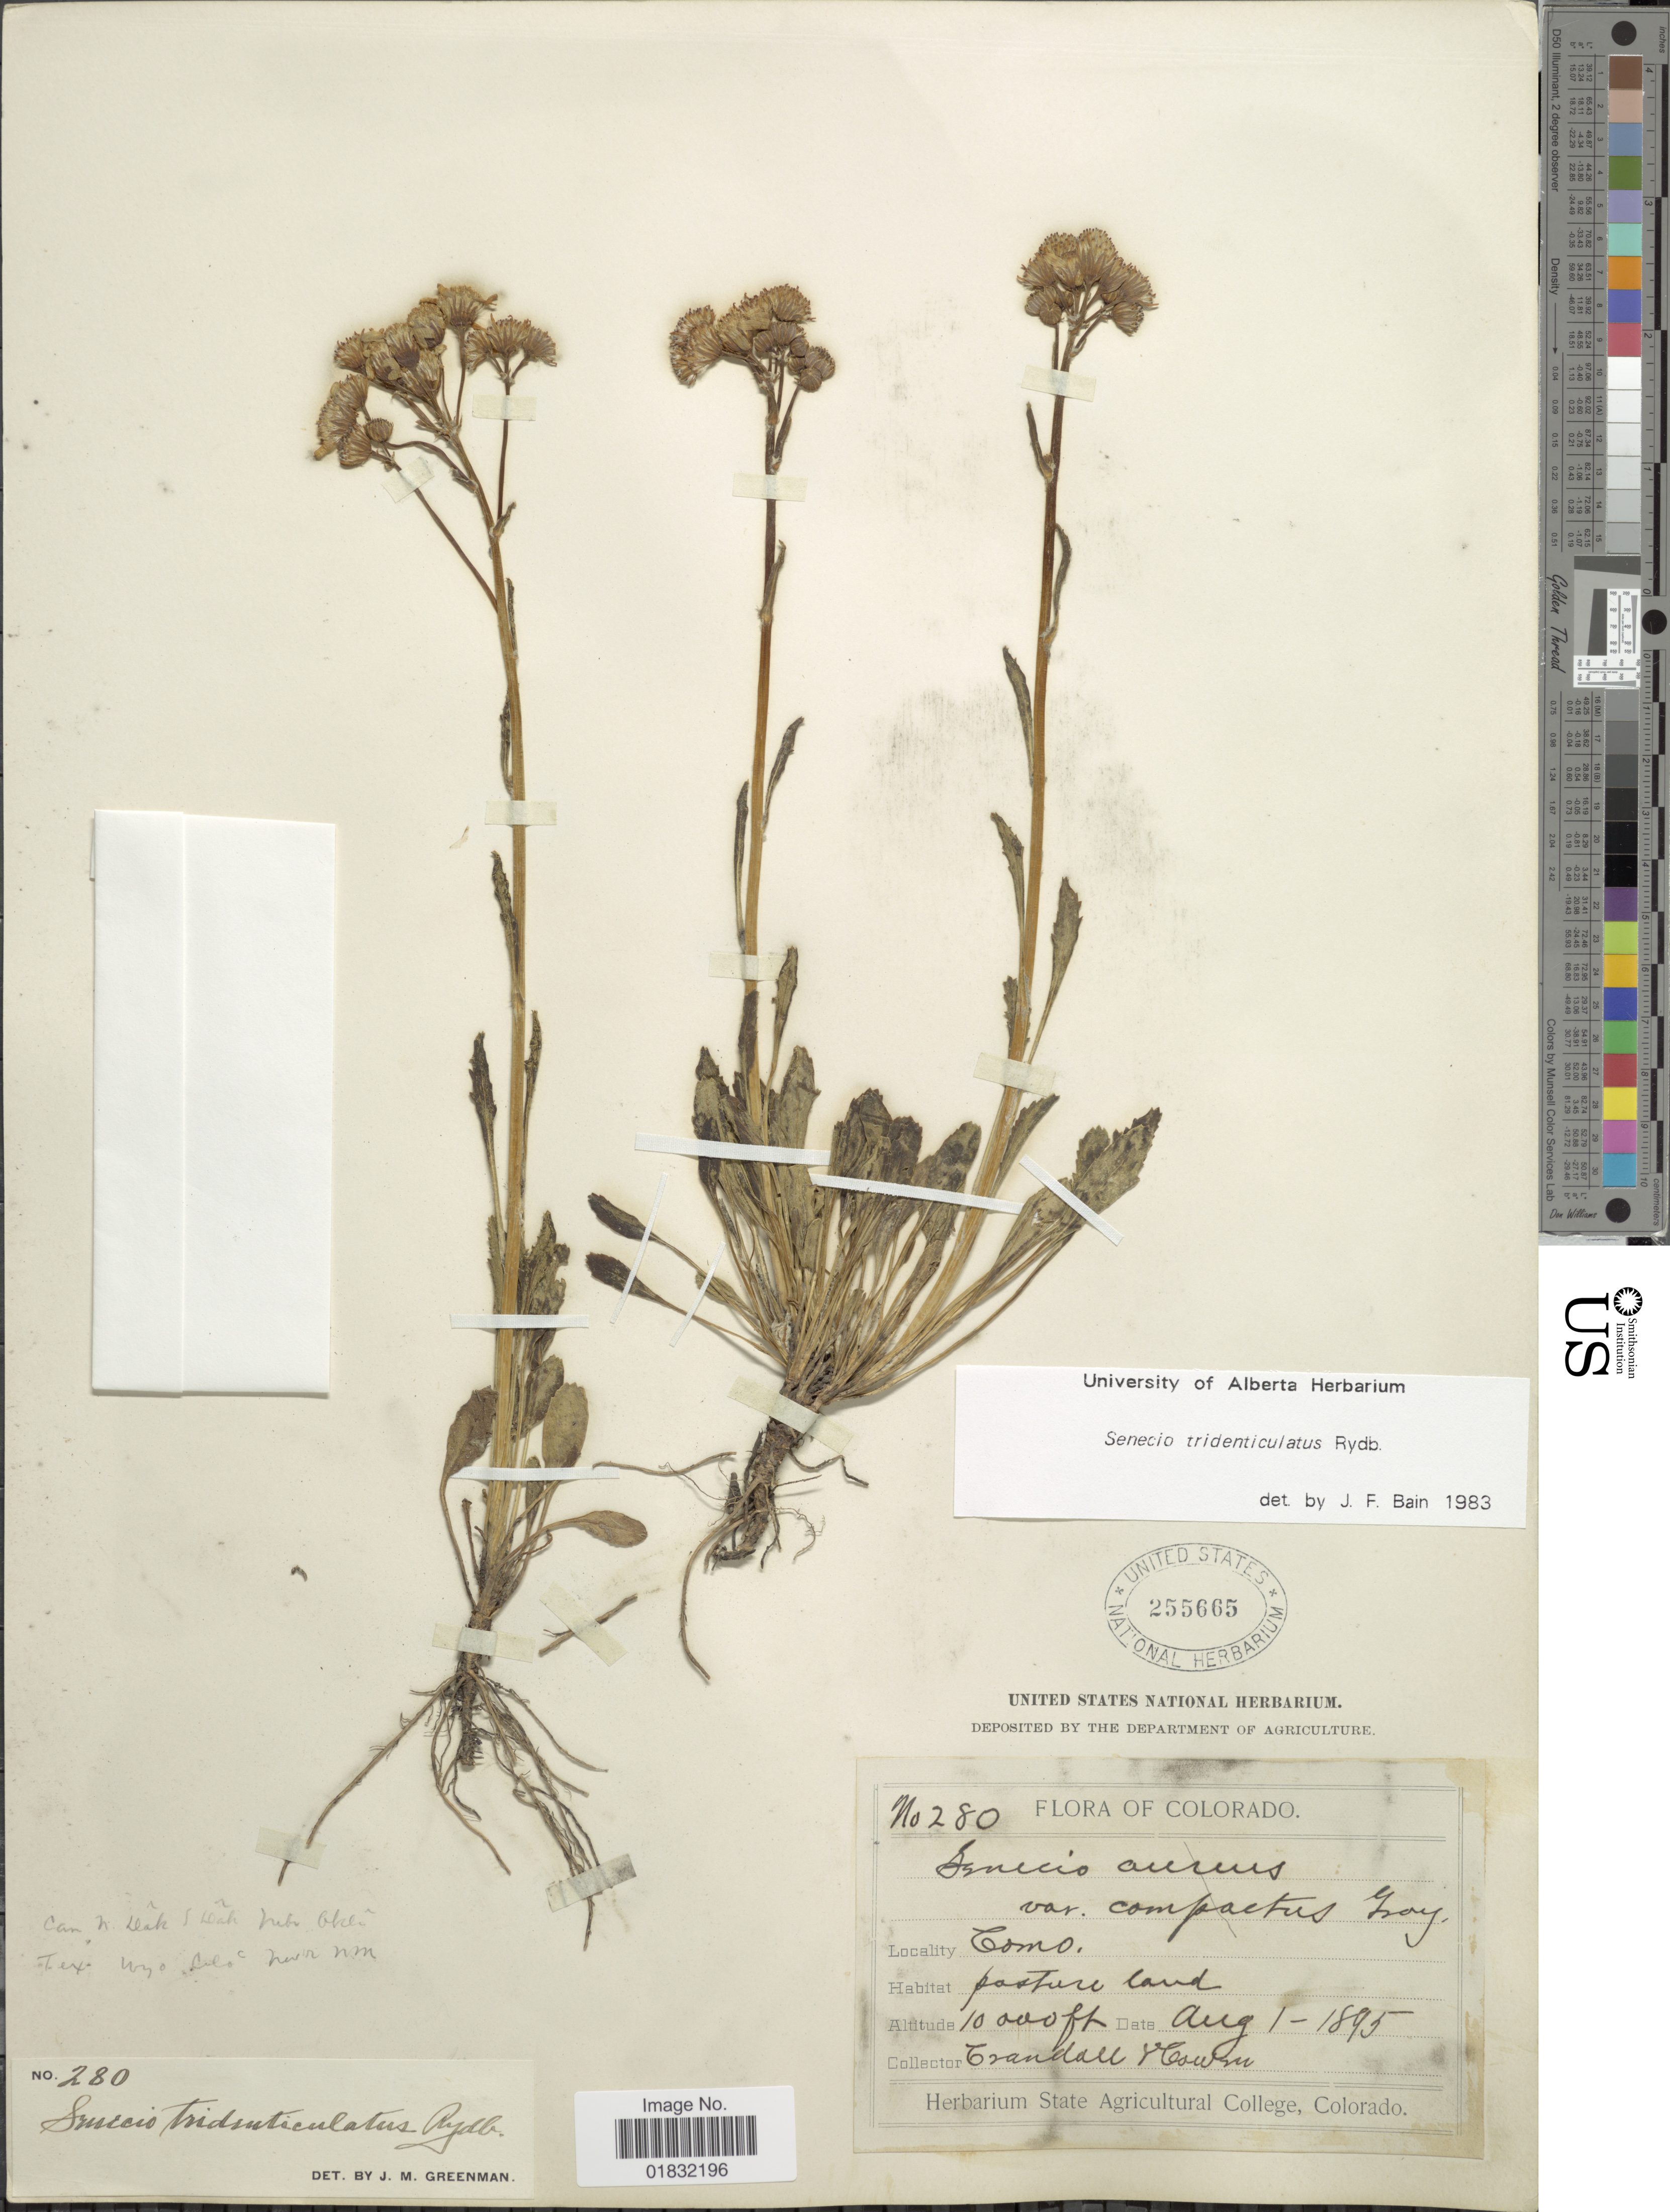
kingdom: Plantae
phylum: Tracheophyta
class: Magnoliopsida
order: Asterales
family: Asteraceae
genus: Packera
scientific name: Packera tridenticulata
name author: (Rydb.) W.A. Weber & Á. Löve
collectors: -. Crandall & -. Cowen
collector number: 280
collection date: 1895-08-01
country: United States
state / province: Colorado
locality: Como, pasture land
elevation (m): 3048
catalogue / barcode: US 255665